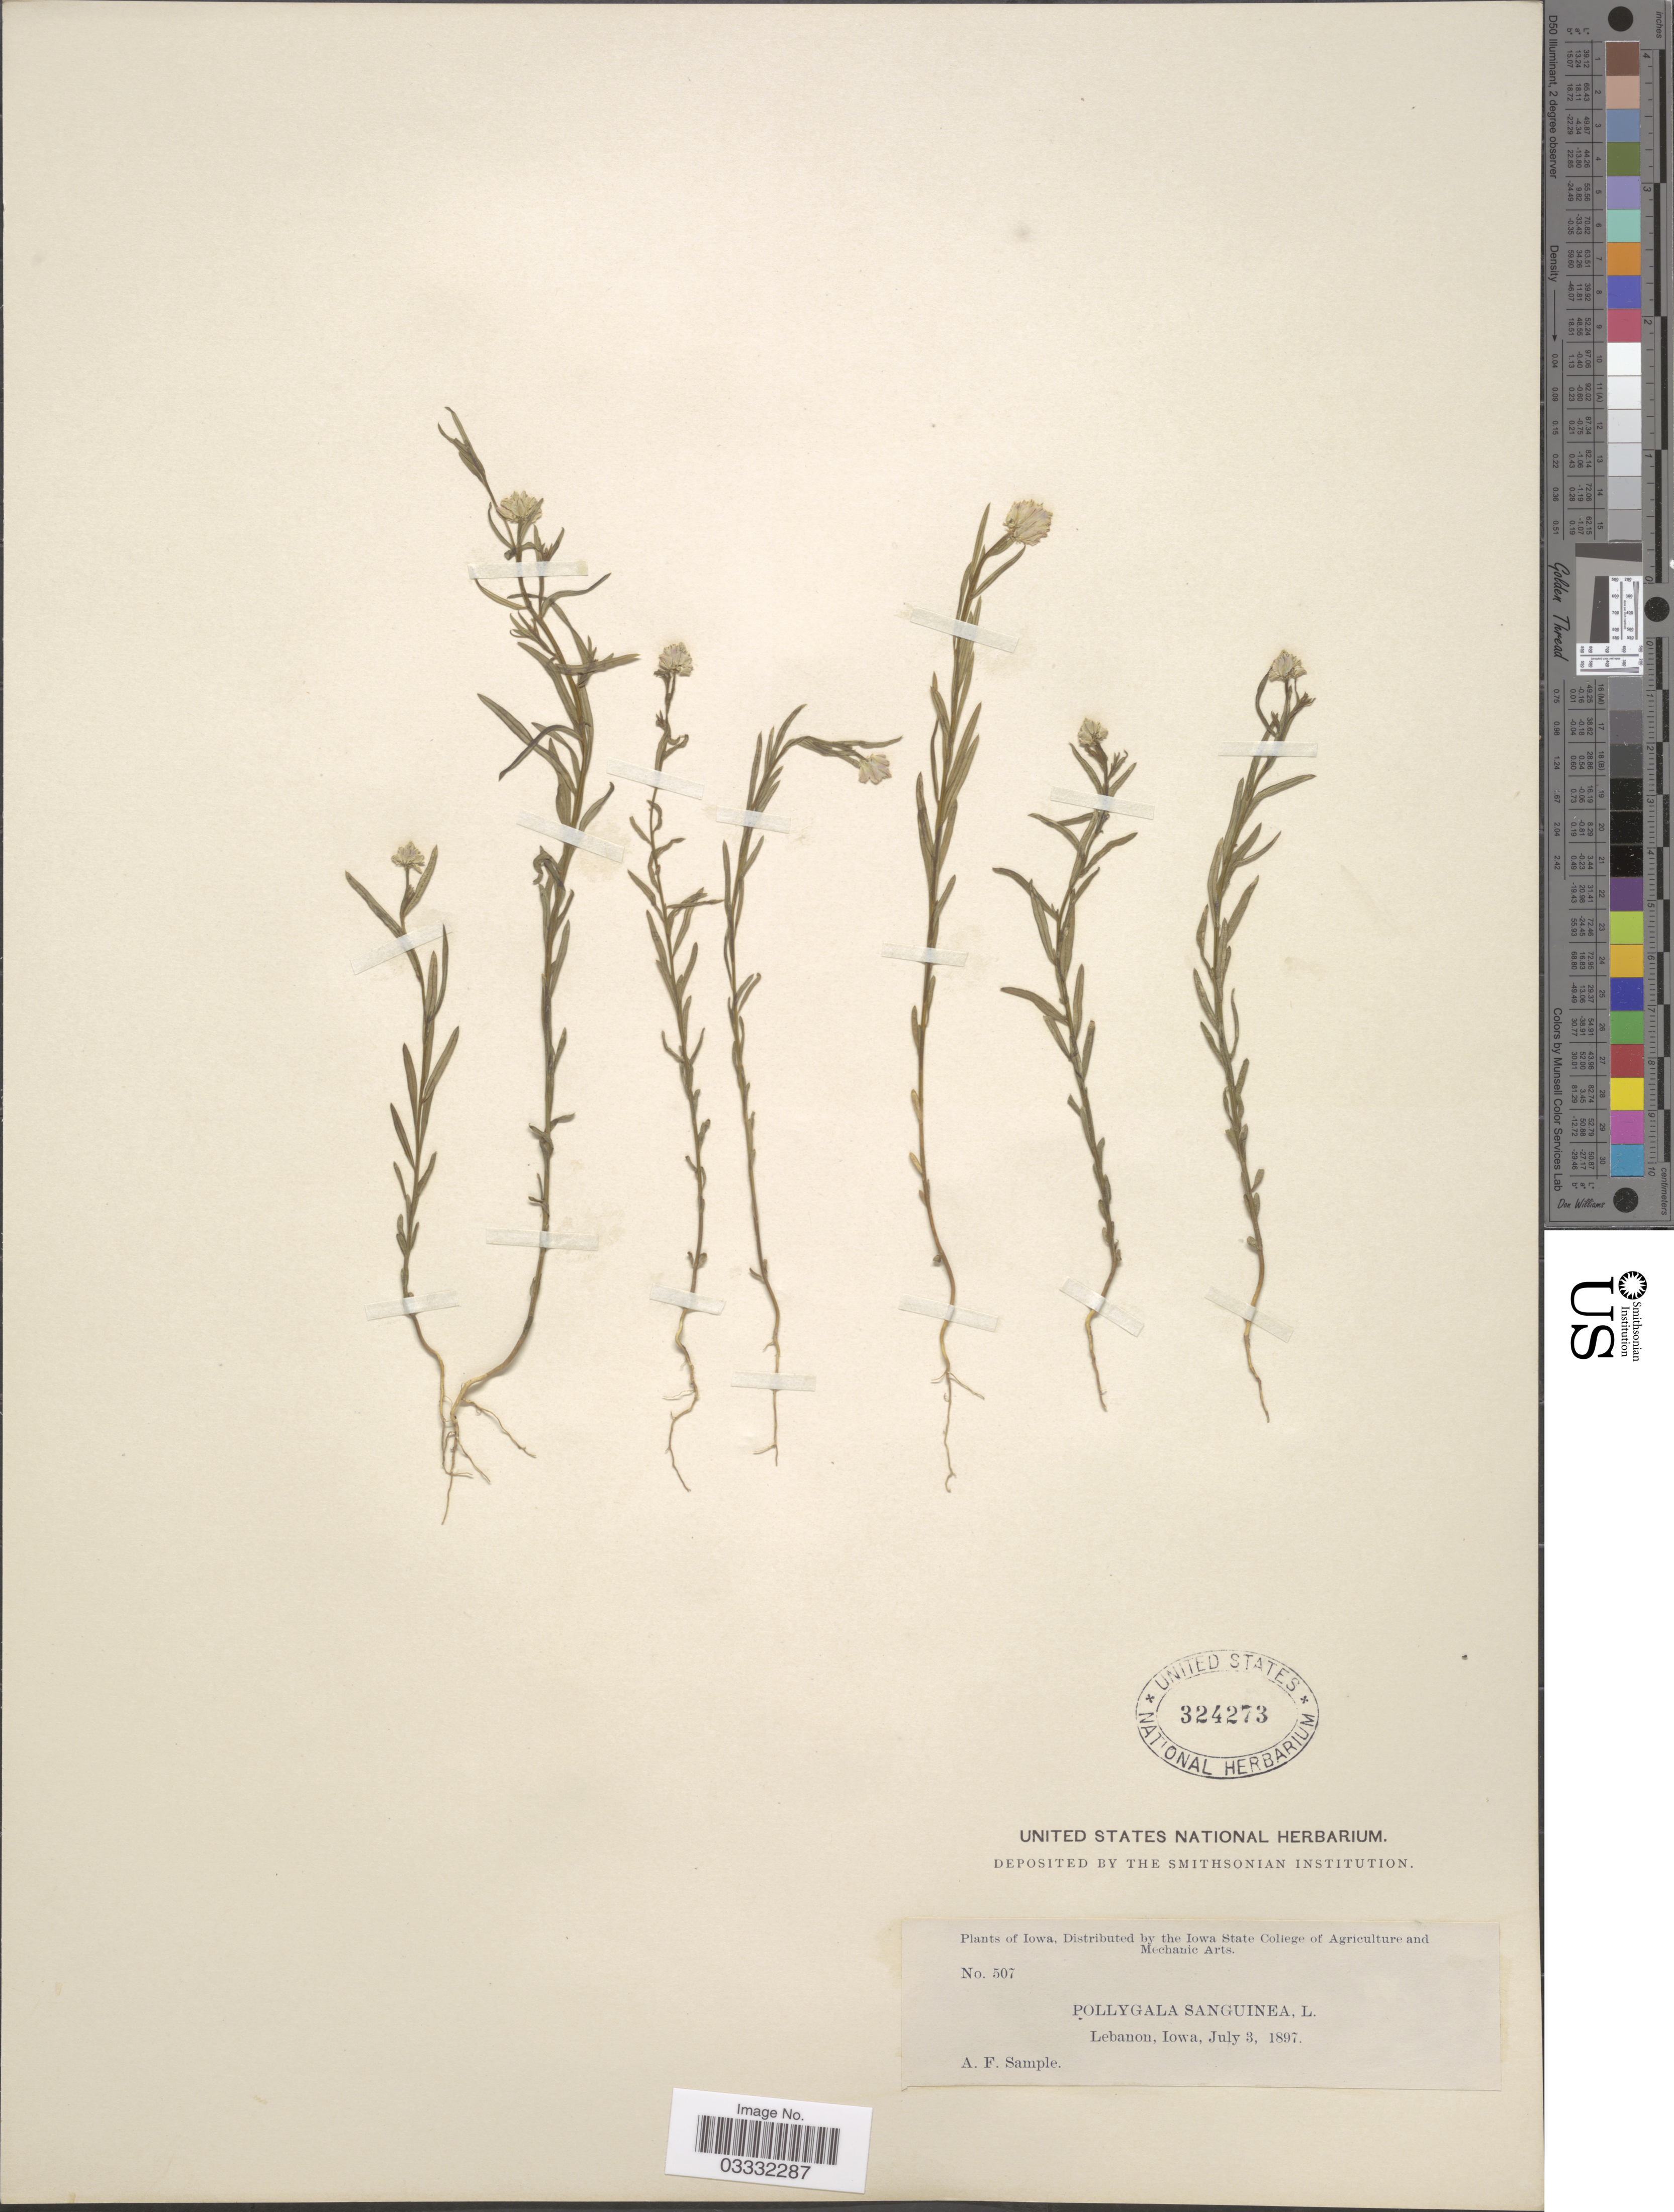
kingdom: Plantae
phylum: Tracheophyta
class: Magnoliopsida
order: Fabales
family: Polygalaceae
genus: Polygala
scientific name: Polygala sanguinea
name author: L.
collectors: A. Sample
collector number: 507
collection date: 1897-07-03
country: United States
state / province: Iowa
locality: Lebanon.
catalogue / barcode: US 324273